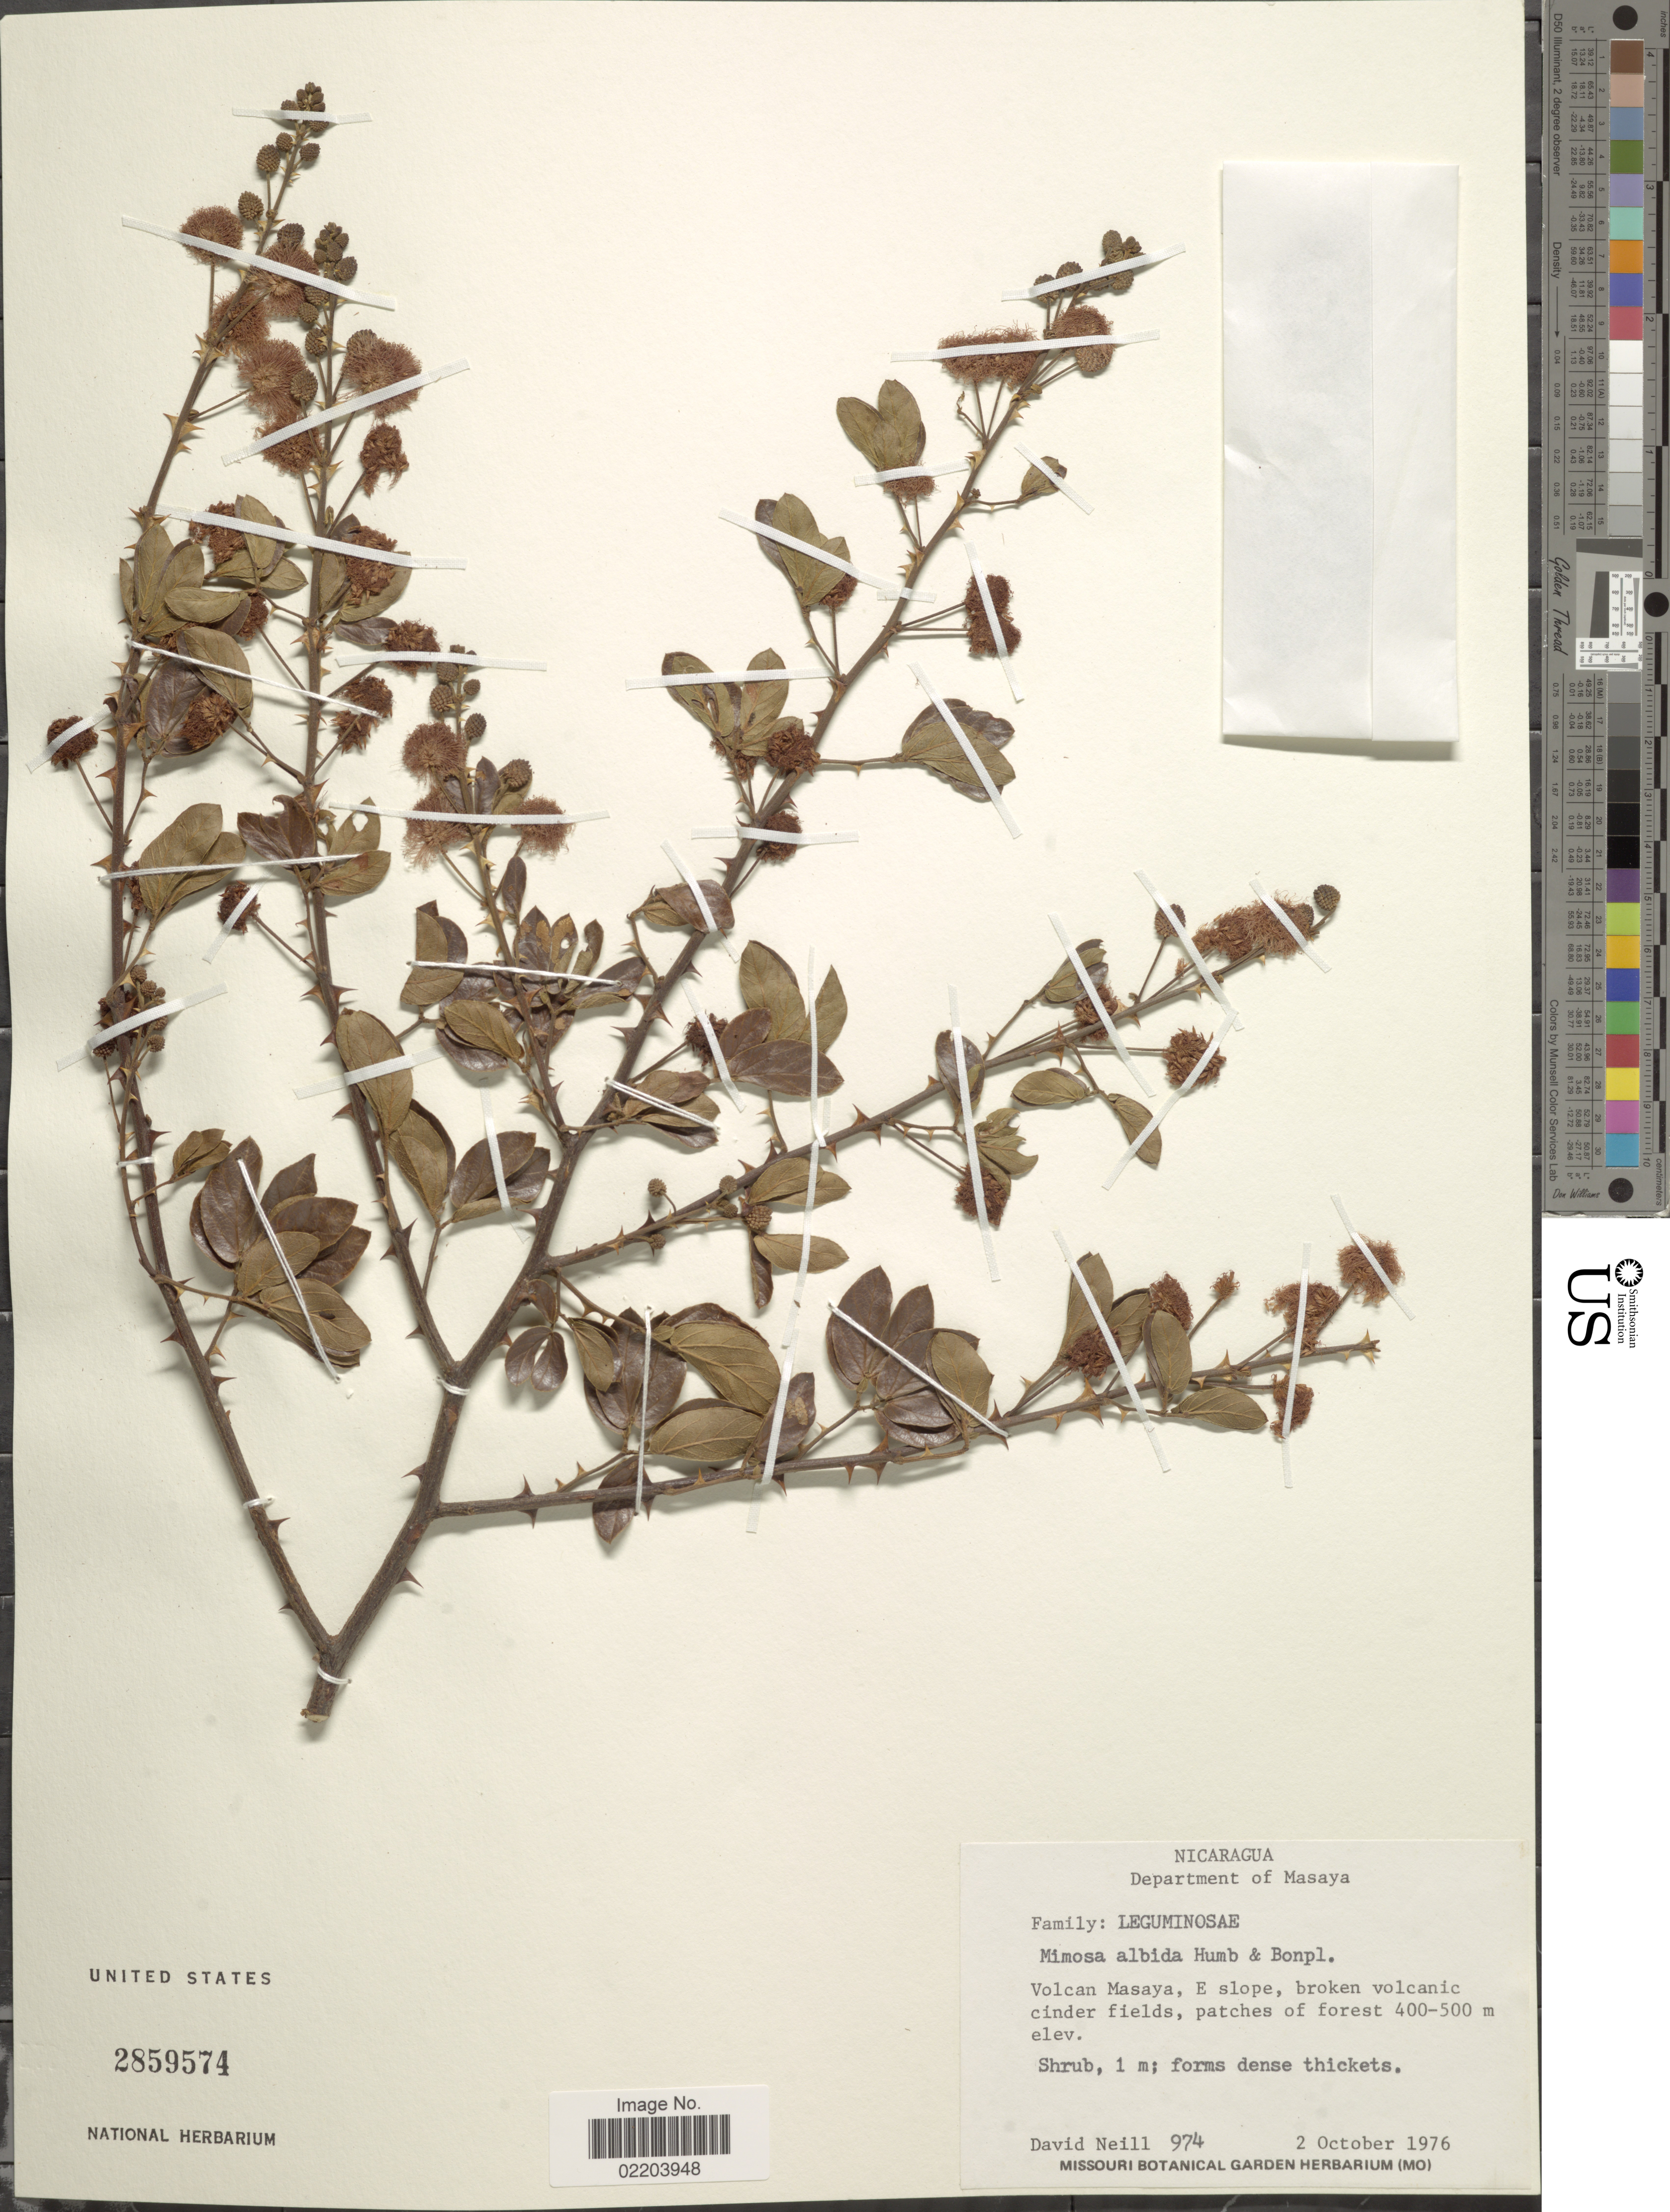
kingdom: Plantae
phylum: Tracheophyta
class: Magnoliopsida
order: Fabales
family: Fabaceae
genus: Mimosa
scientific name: Mimosa albida var. strigosa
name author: (Willd.) B.L. Rob.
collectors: D. A. Neill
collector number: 974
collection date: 1976-10-02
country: Nicaragua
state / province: Masaya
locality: Department of Masaya. Volcan Masaya, E slope, broken volcanic cinder fields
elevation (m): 400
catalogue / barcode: US 2859574